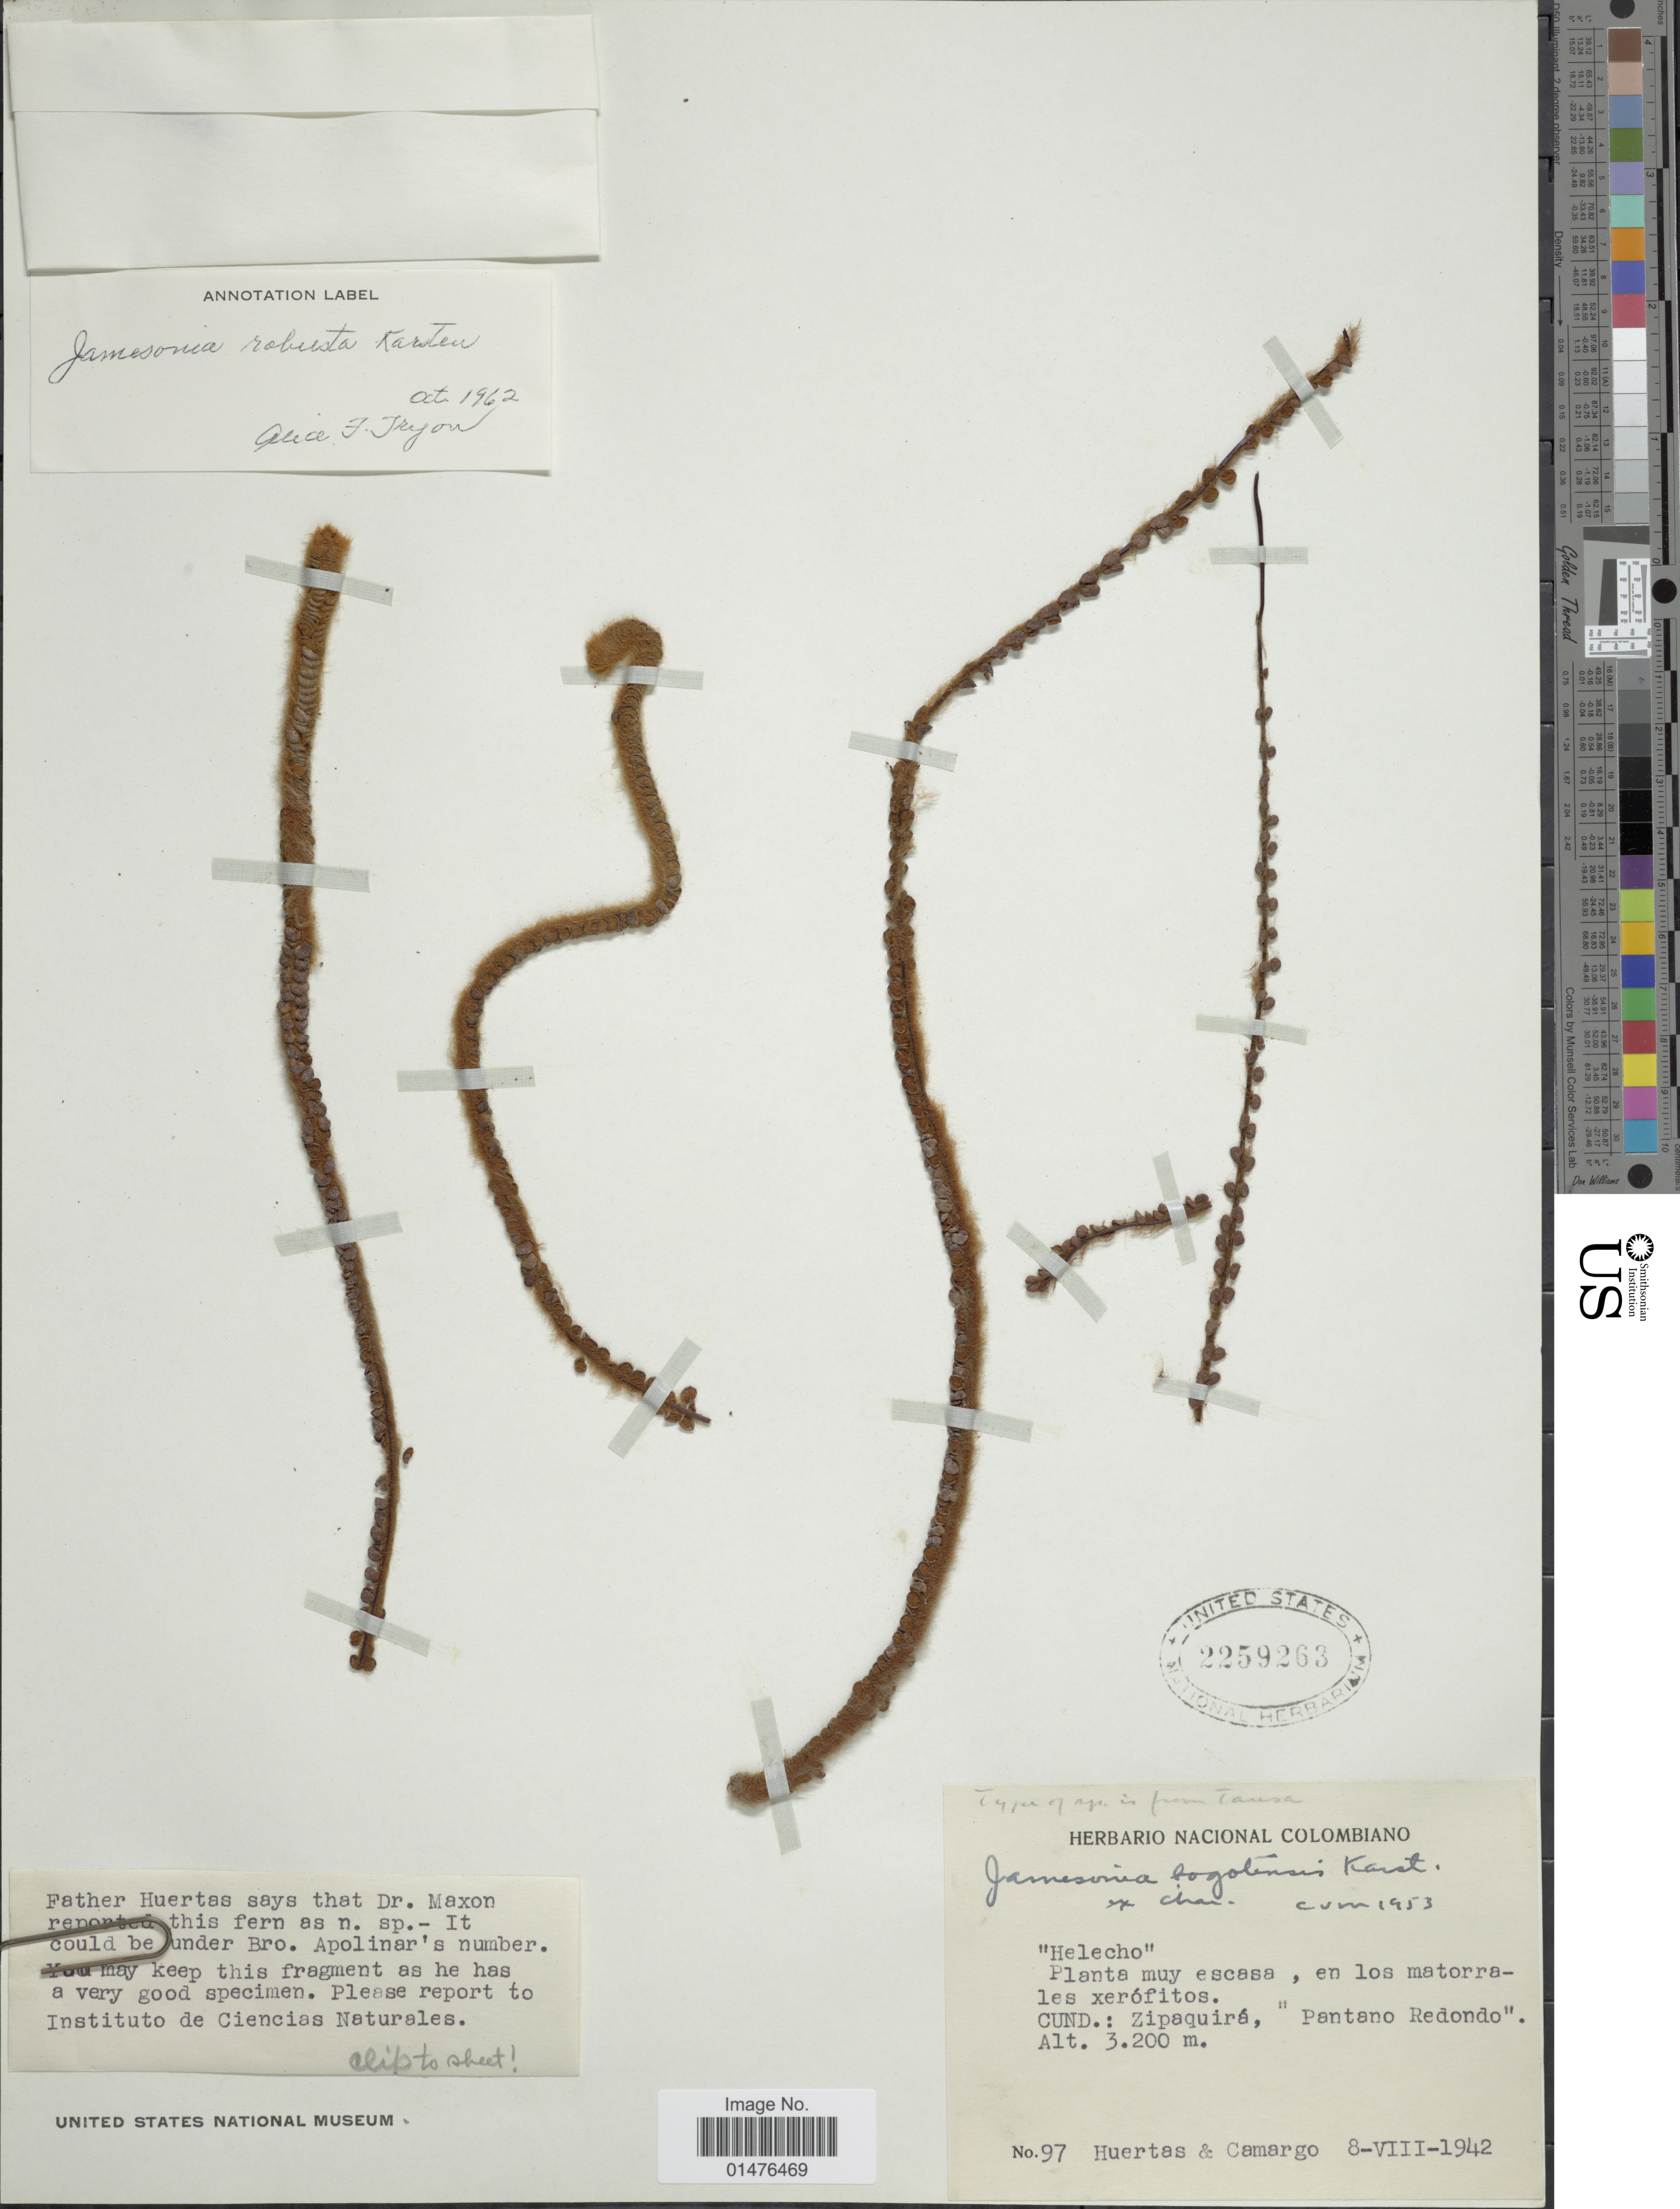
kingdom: Plantae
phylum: Tracheophyta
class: Polypodiopsida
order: Polypodiales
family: Pteridaceae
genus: Jamesonia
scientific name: Jamesonia robusta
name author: H. Karst.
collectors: Huertas & -. Camargo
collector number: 97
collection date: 1942-08-08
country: Colombia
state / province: Cundinamarca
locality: Zipaquiré, "Pantano Redondo"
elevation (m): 3200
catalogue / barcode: US 2259263